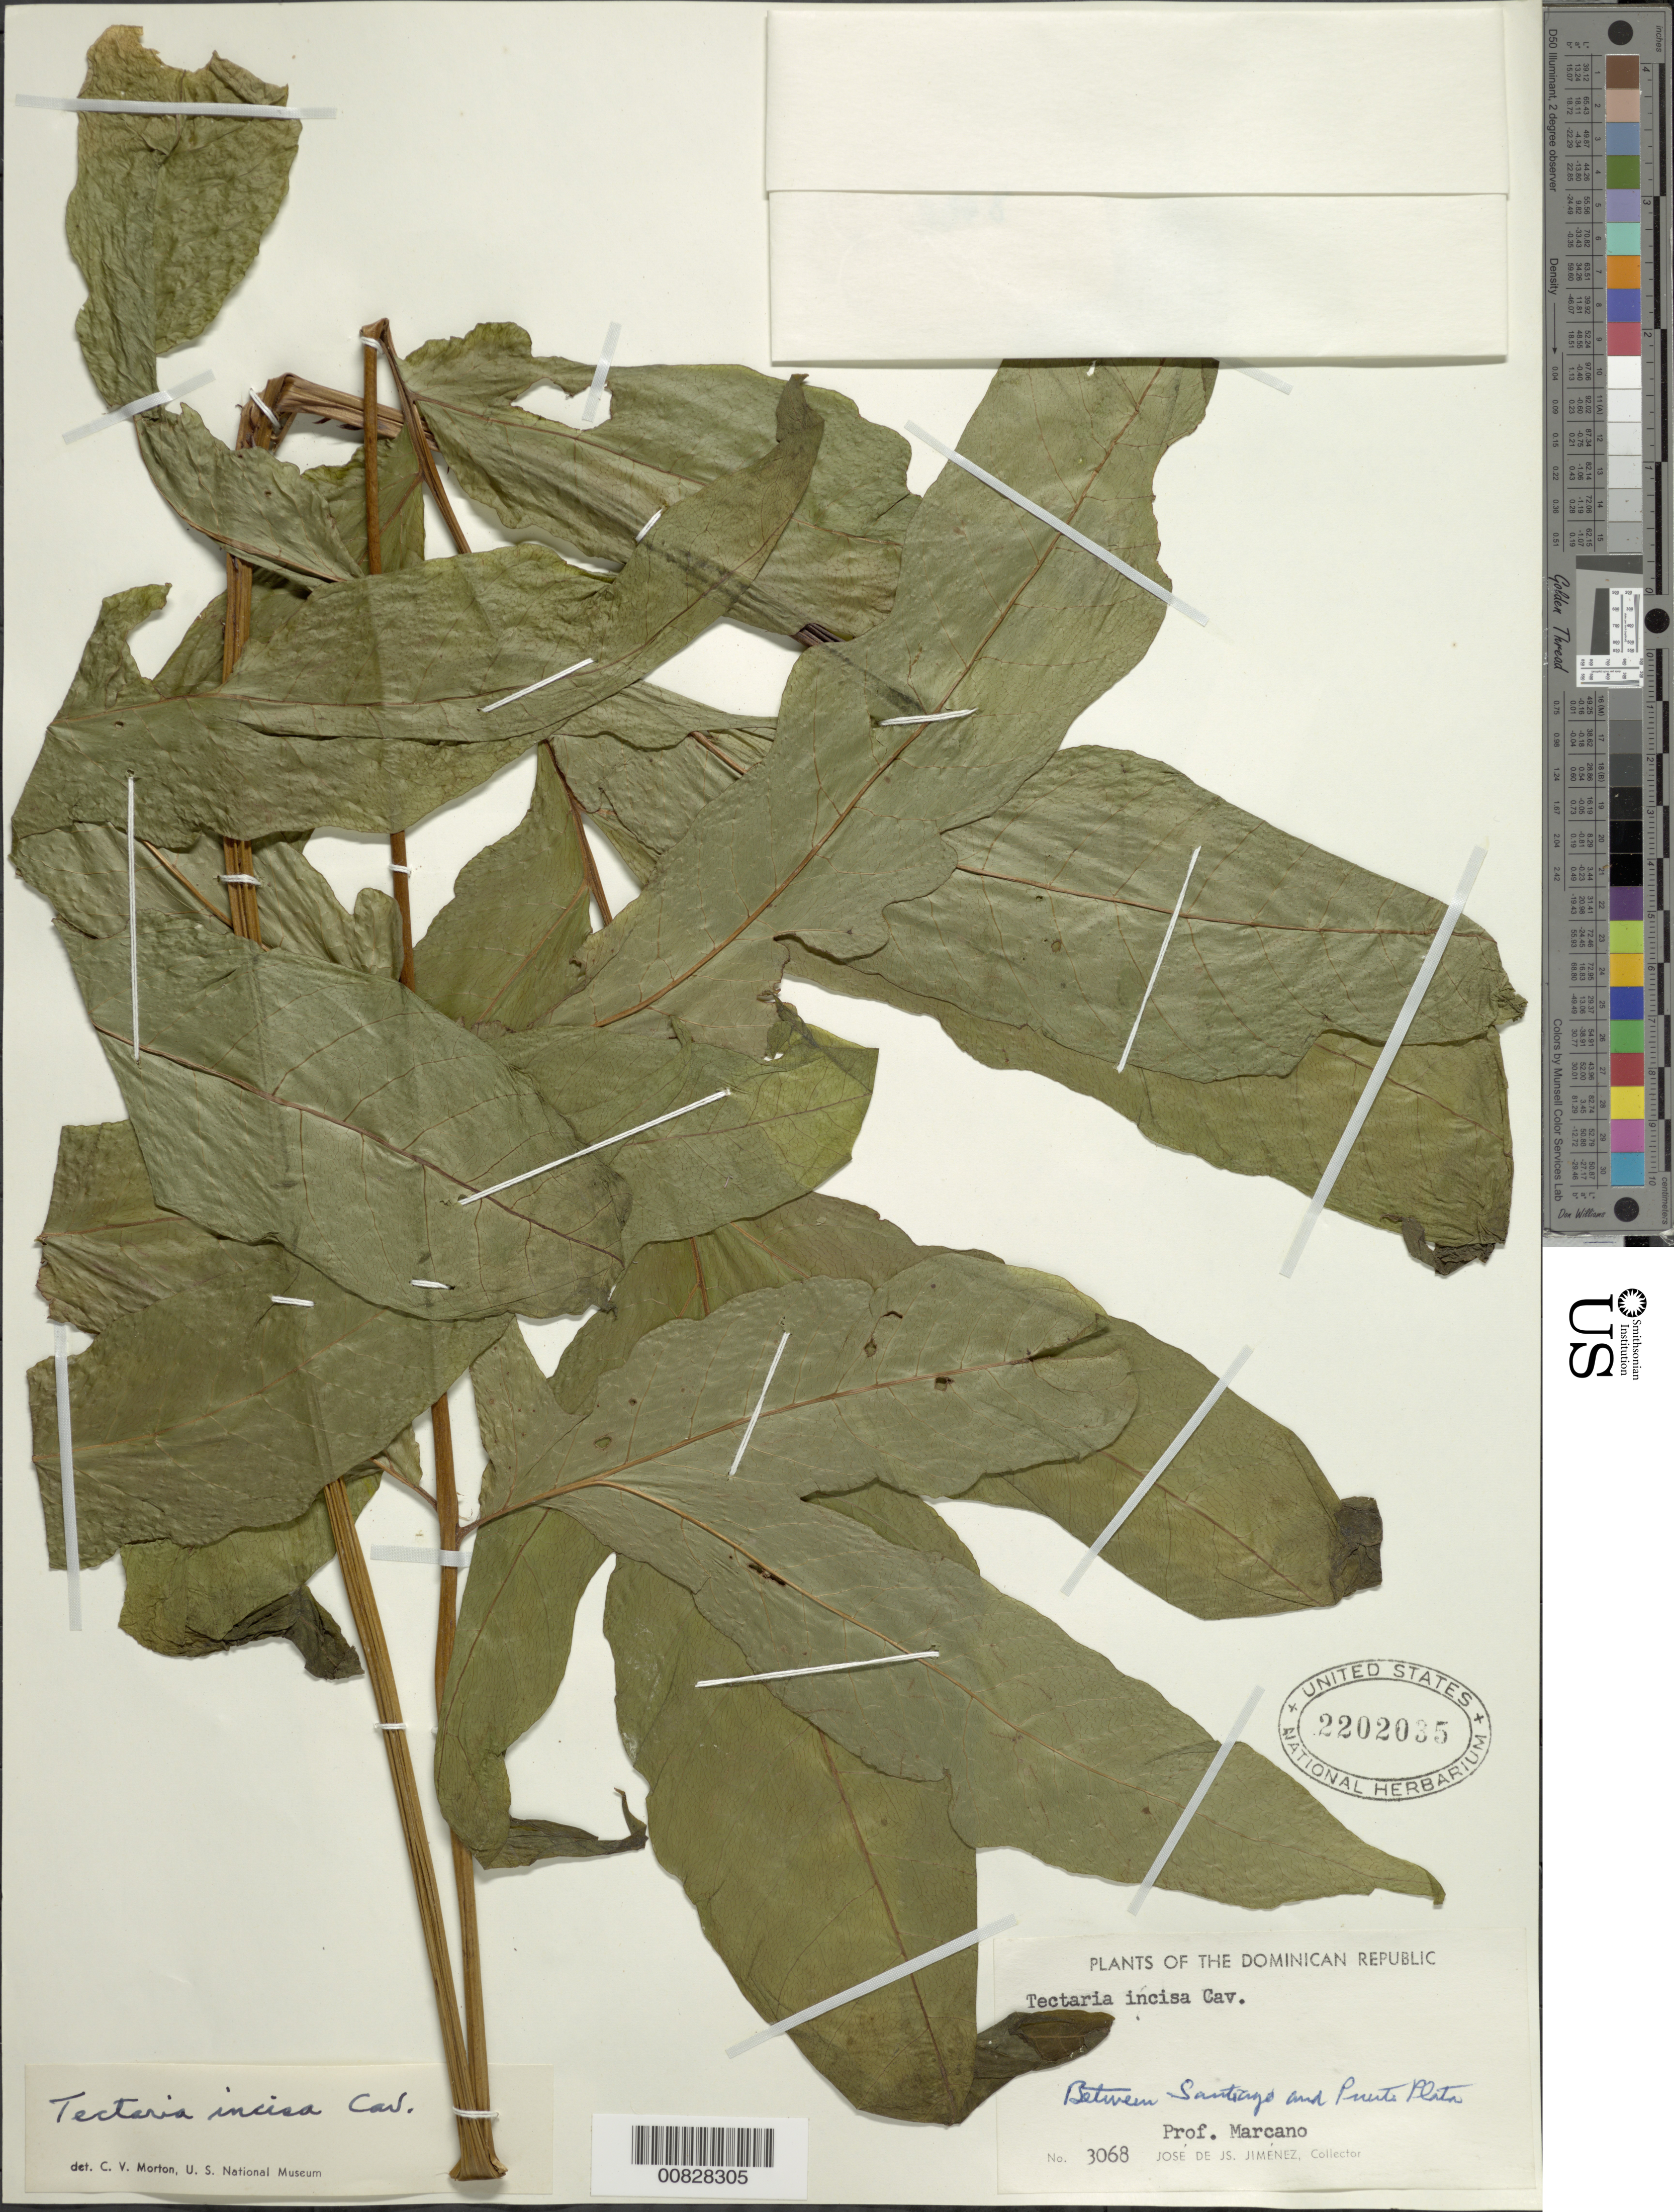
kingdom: Plantae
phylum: Tracheophyta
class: Polypodiopsida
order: Polypodiales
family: Tectariaceae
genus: Tectaria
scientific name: Tectaria incisa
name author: Cav.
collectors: J. J. Jiménez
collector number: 3068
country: Dominican Republic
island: Hispaniola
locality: Santiago to Puerto Plata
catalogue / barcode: US 2202035